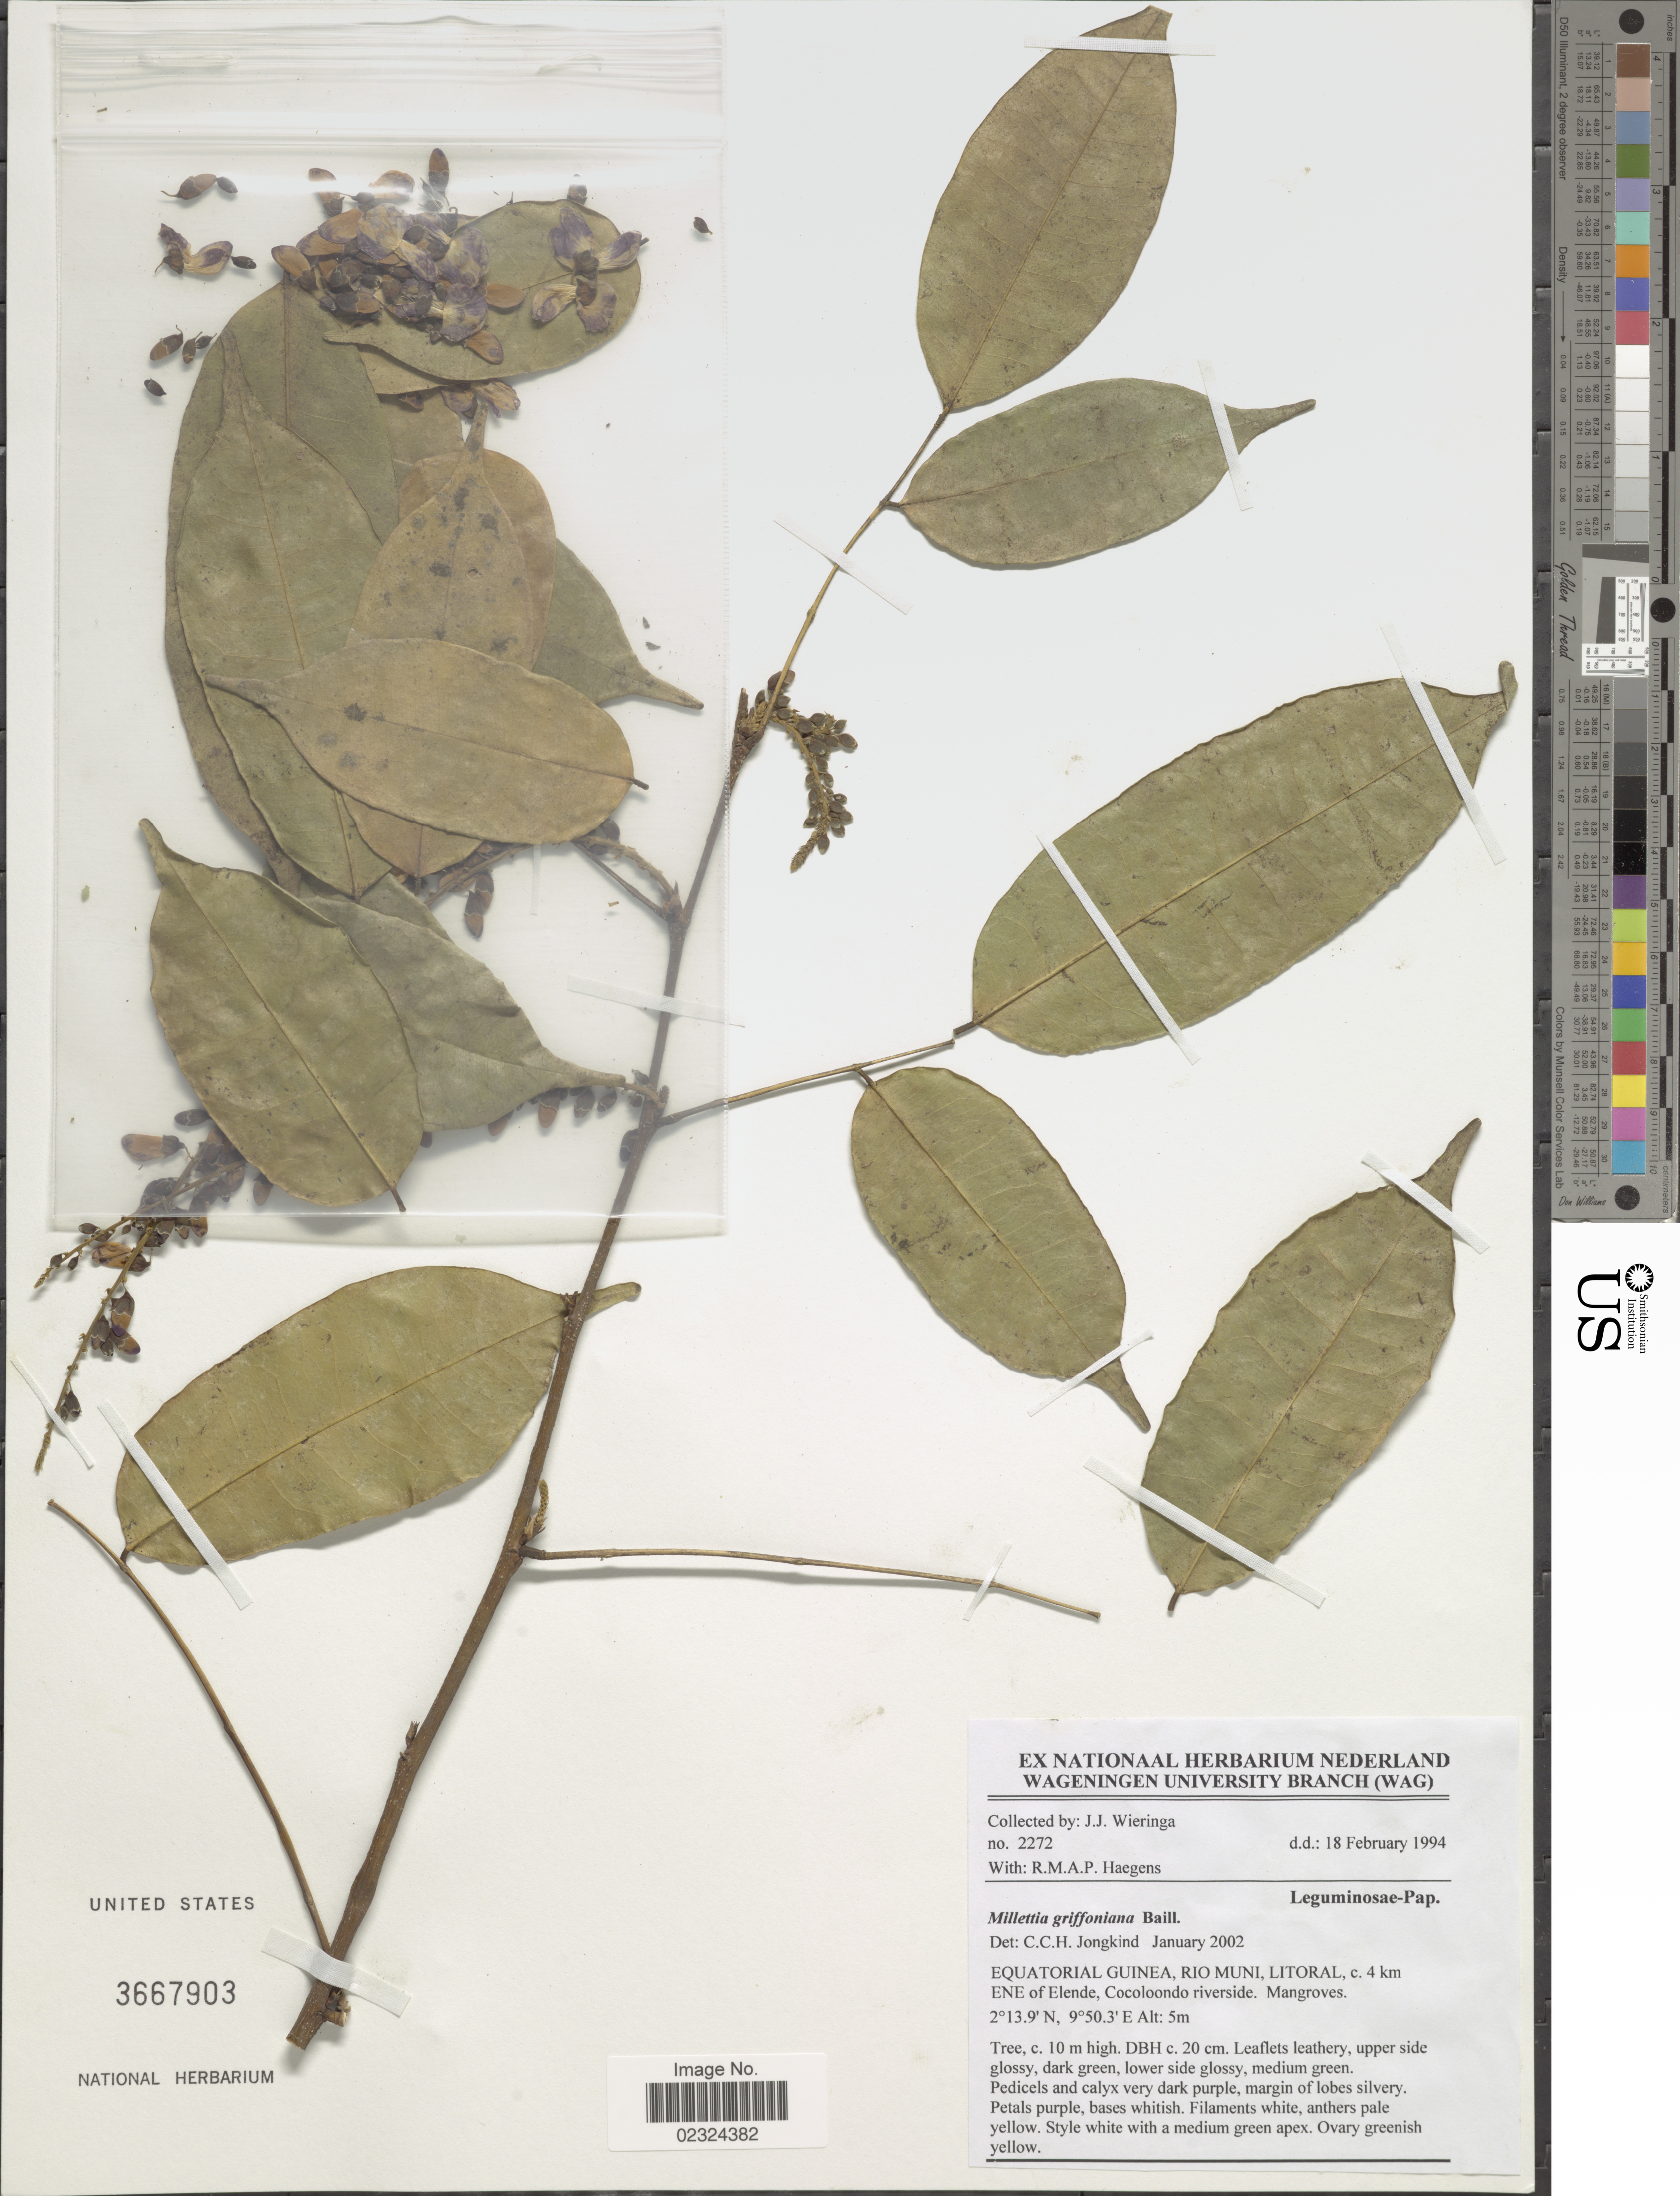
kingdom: Plantae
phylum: Tracheophyta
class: Magnoliopsida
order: Fabales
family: Fabaceae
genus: Millettia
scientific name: Millettia griffoniana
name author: Baill.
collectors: J. Wieringa & R. Haegens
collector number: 2272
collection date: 1994-02-18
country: Equatorial Guinea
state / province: Litoral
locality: Rio Muni. c. 4 km ENE of Elende, Cocoloondo riverside.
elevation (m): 5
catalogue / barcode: US 3667903